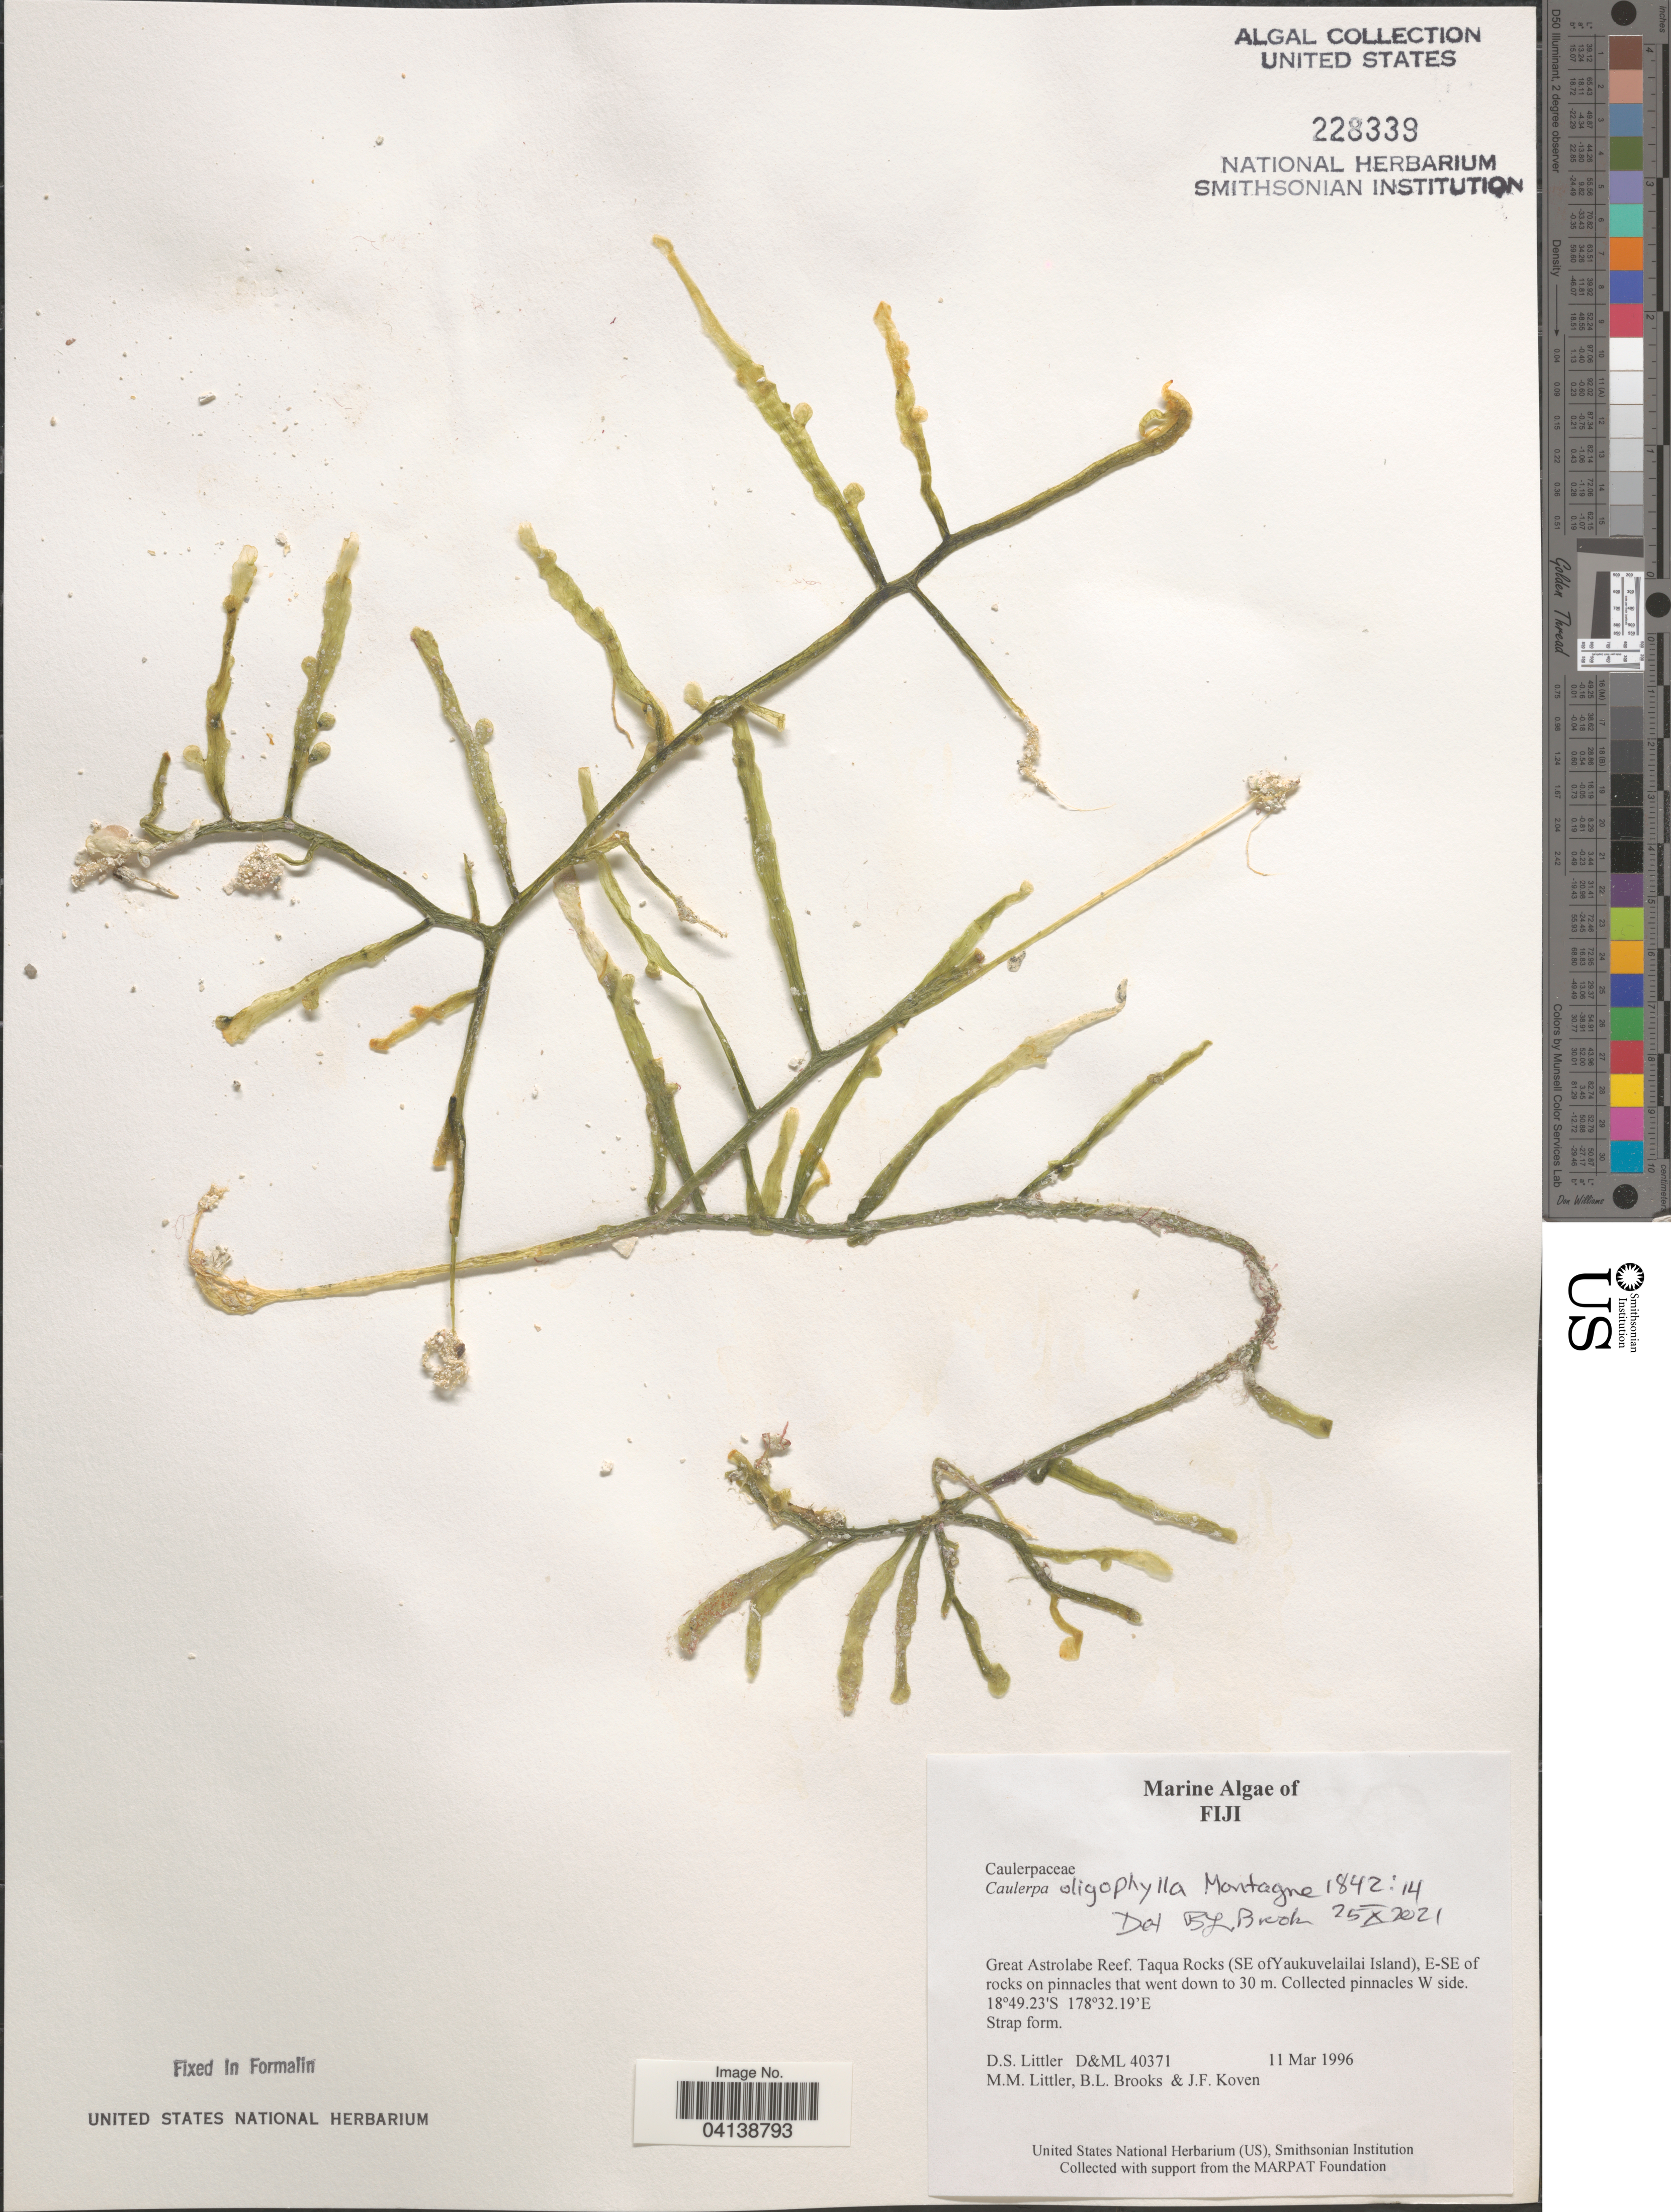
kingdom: Plantae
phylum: Chlorophyta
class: Ulvophyceae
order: Bryopsidales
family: Caulerpaceae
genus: Caulerpa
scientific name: Caulerpa oligophylla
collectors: D. S. Littler, B. Brooks & J. Koven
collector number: D&ML40371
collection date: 1996-03-11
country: Fiji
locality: Great Astrolabe Reef. Taqua Rocks (SE ofYaukuvelailai Island), E-SE of rocks on pinnacles that went down to 30 m. Collected pinnacles W side.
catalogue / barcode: US 228339